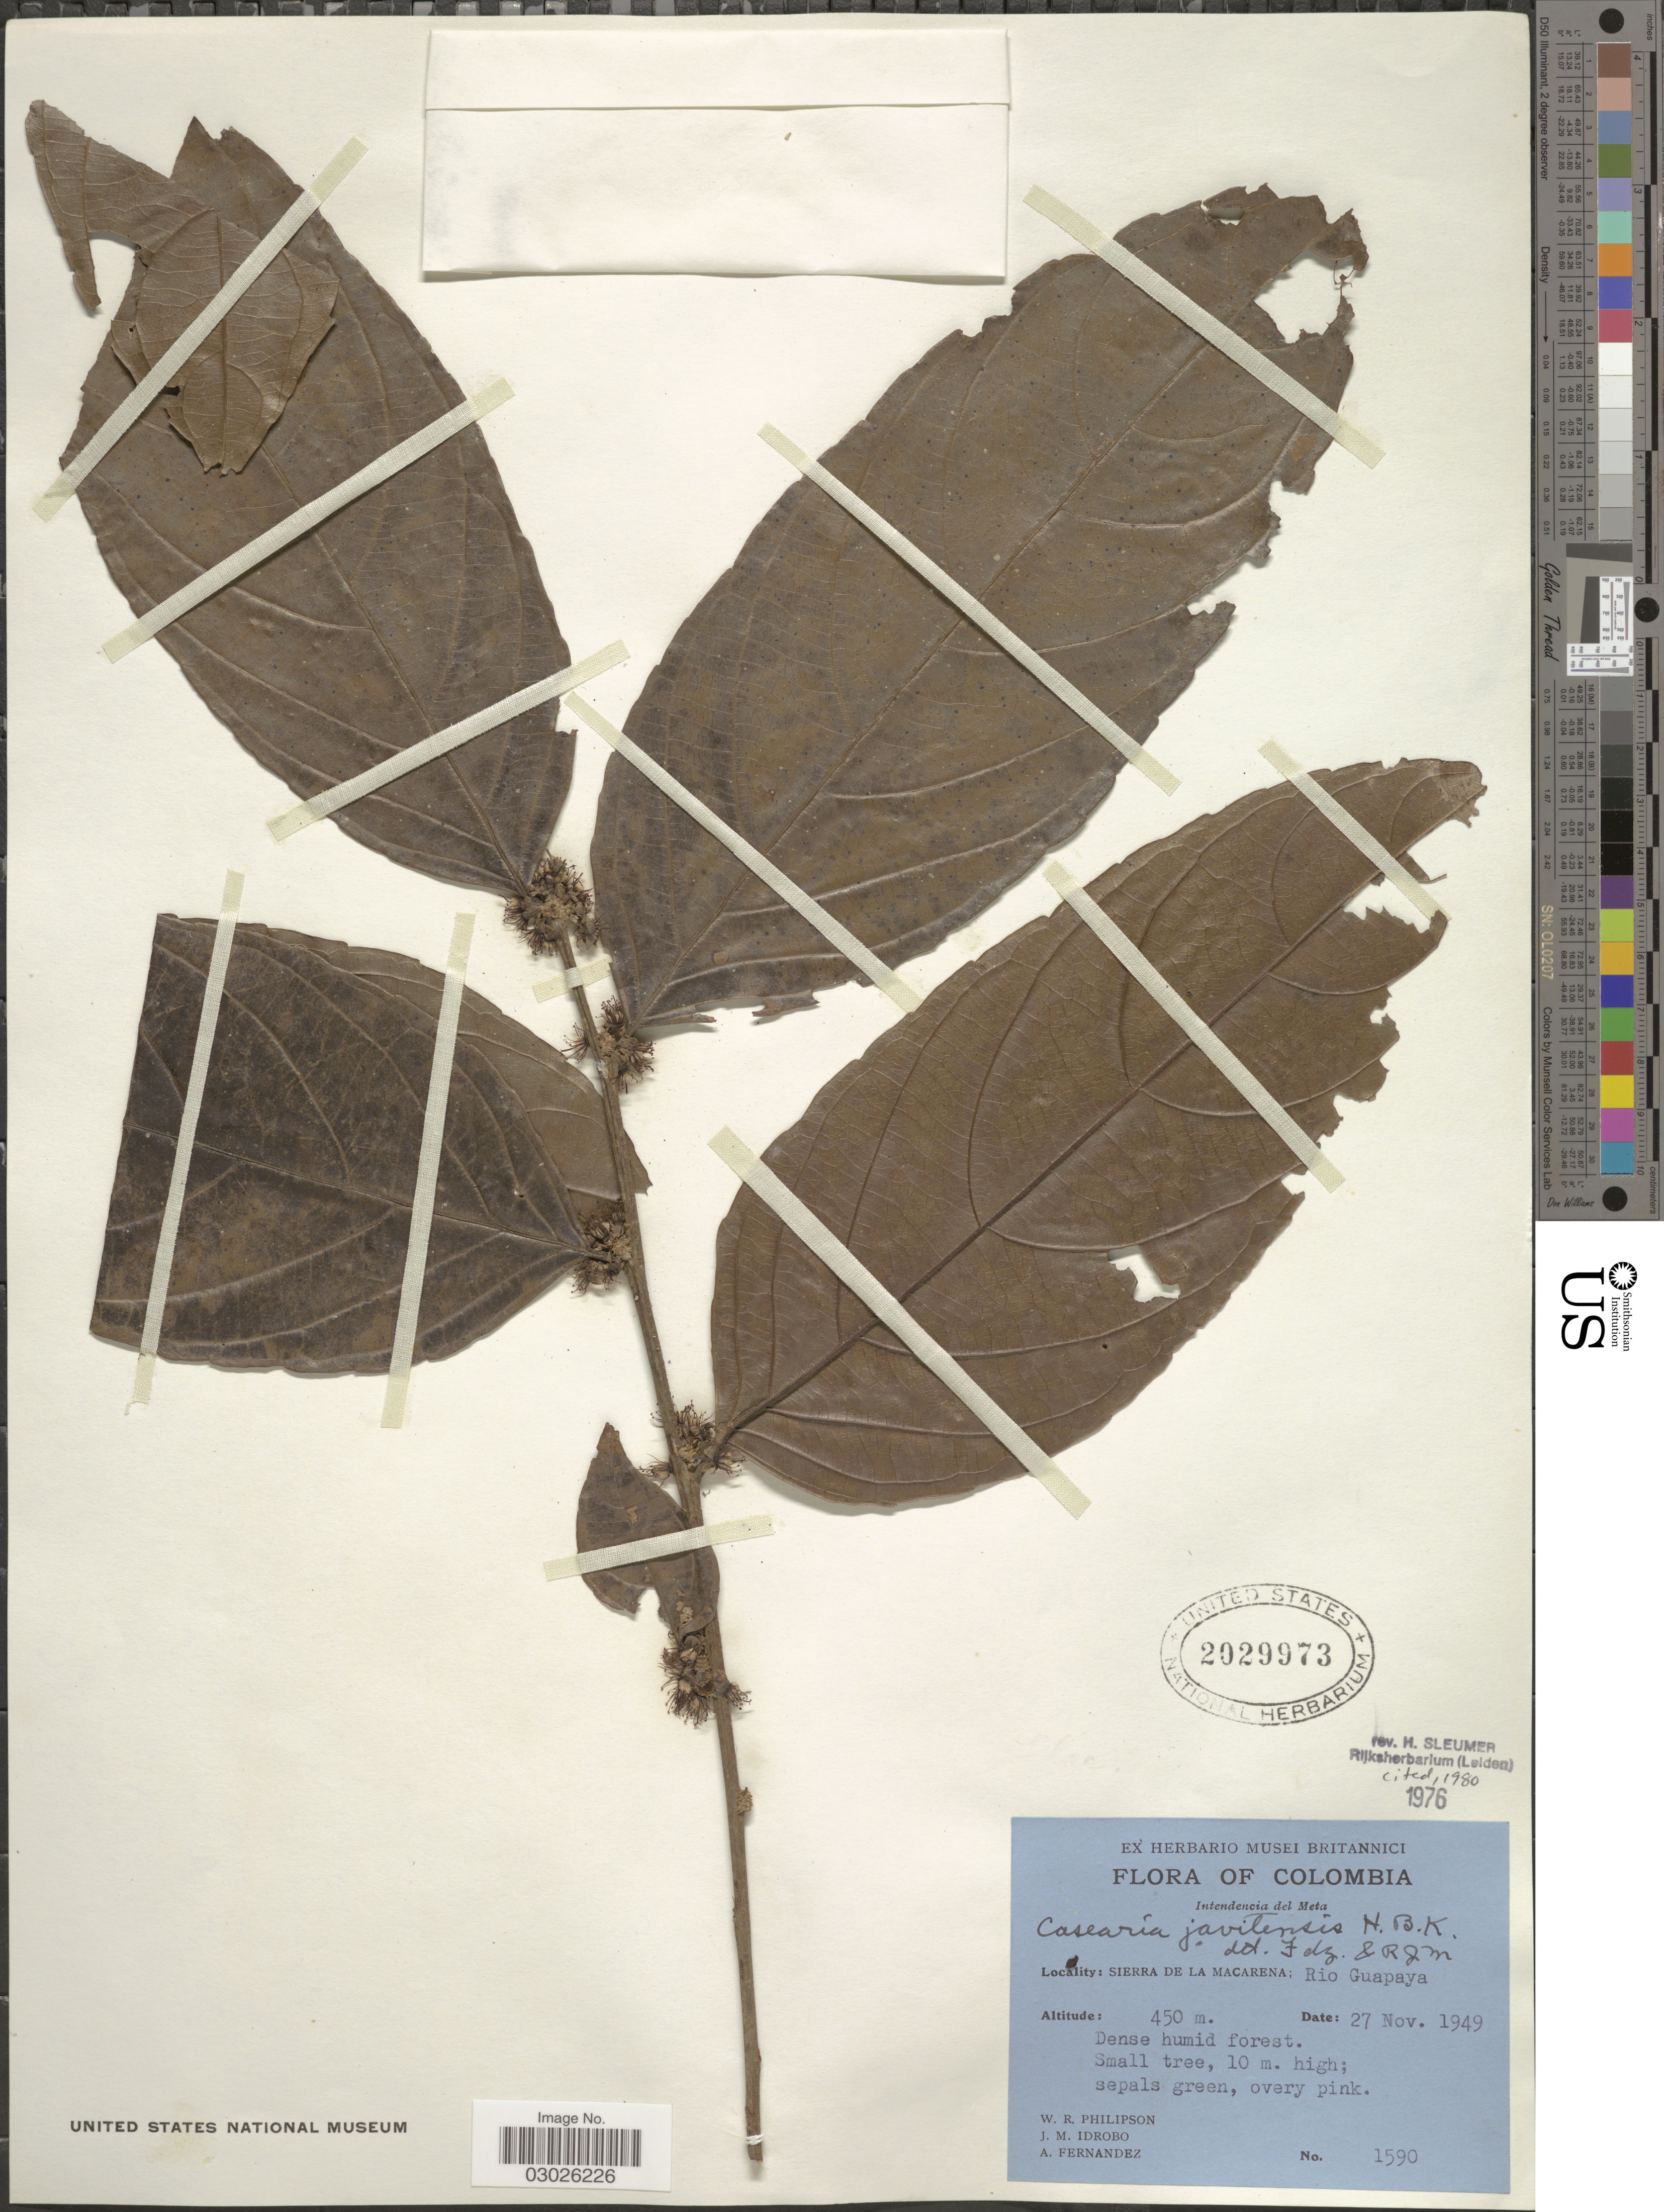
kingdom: Plantae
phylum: Tracheophyta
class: Magnoliopsida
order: Malpighiales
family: Salicaceae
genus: Piparea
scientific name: Piparea multiflora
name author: C.F. Gaertn.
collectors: W. R. Philipson, J. M. Idrobo & A. Fernandez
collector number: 1590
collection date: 1949-11-27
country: Colombia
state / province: Meta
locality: Intendencia del Meta, Sierra De La Macarena: Rio Guapaya.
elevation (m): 450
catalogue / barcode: US 2029973